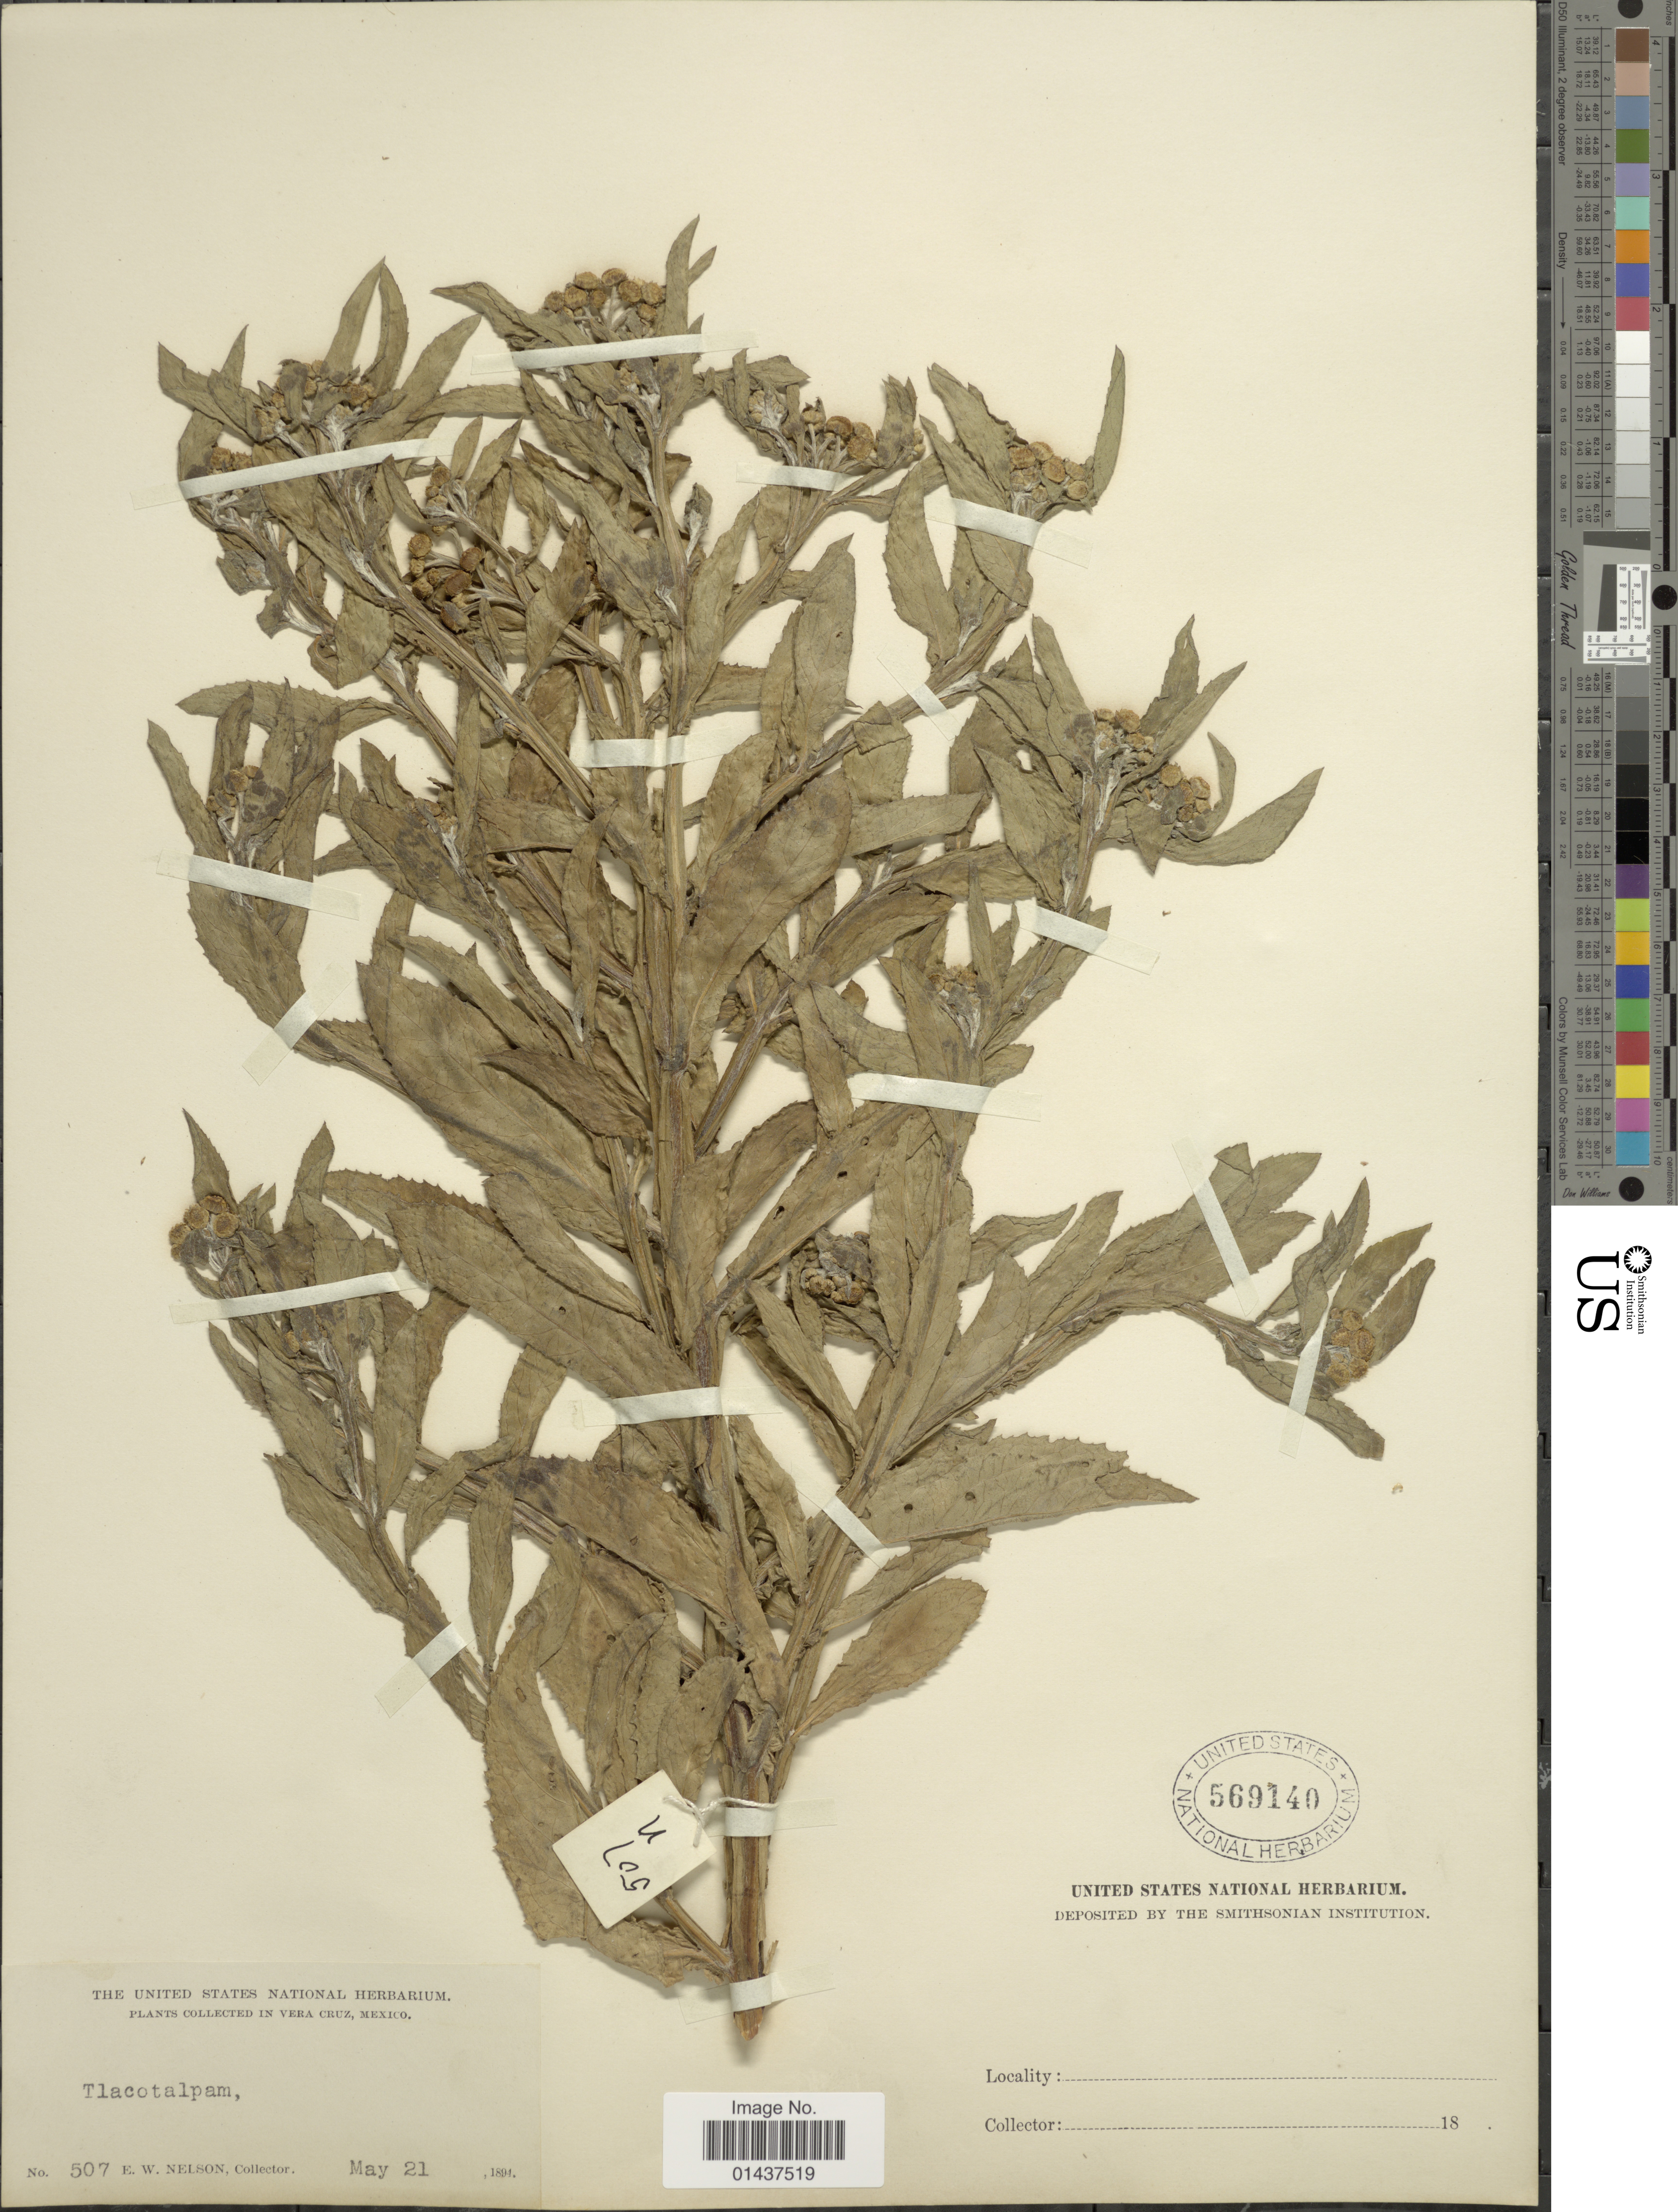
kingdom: Plantae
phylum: Tracheophyta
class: Magnoliopsida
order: Asterales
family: Asteraceae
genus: Epaltes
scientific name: Epaltes mexicana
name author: Less.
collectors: E. W. Nelson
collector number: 507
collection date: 1894-05-21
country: Mexico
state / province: Veracruz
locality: Vera Cruz, Tlacotalpam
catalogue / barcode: US 569140